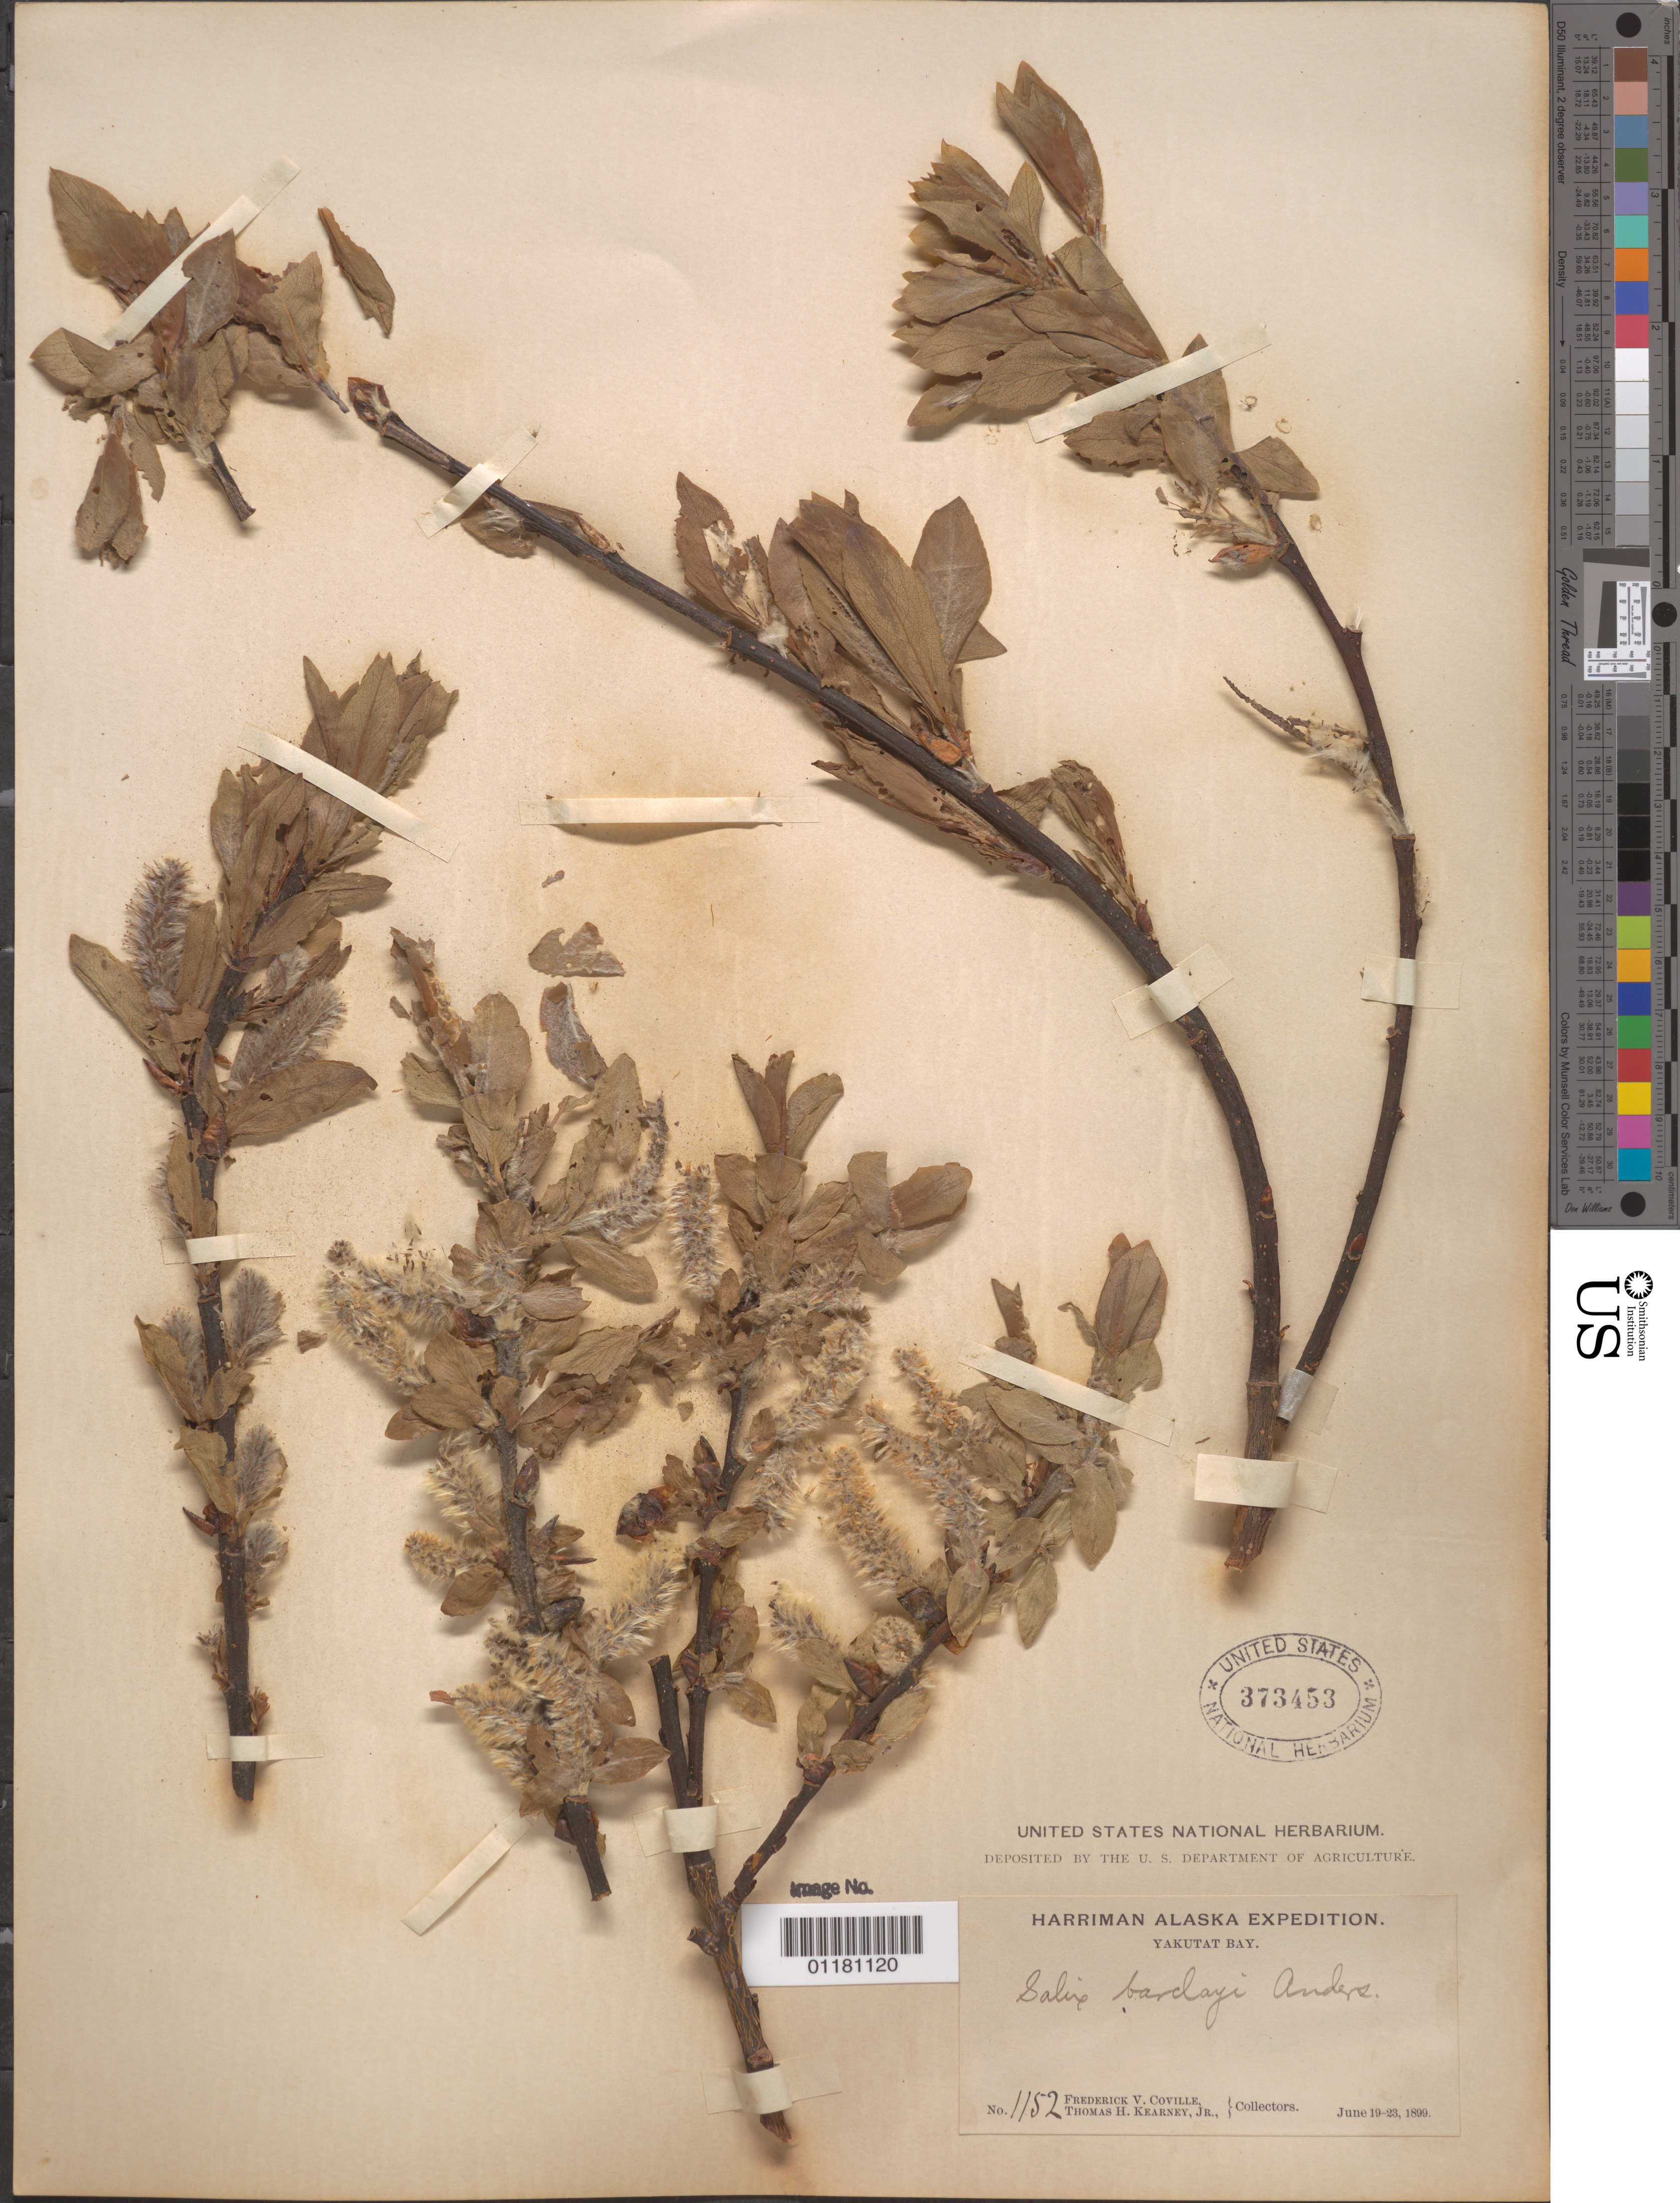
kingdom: Plantae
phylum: Tracheophyta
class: Magnoliopsida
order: Malpighiales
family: Salicaceae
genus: Salix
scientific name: Salix barclayi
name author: Andersson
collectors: F. V. Coville & T. H. Kearney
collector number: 1152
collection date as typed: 19 Jun 1899 to 23 Jun 1899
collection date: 1899-06-19/1899-06-23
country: United States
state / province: Alaska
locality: Yakutat Bay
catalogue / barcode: US 373453